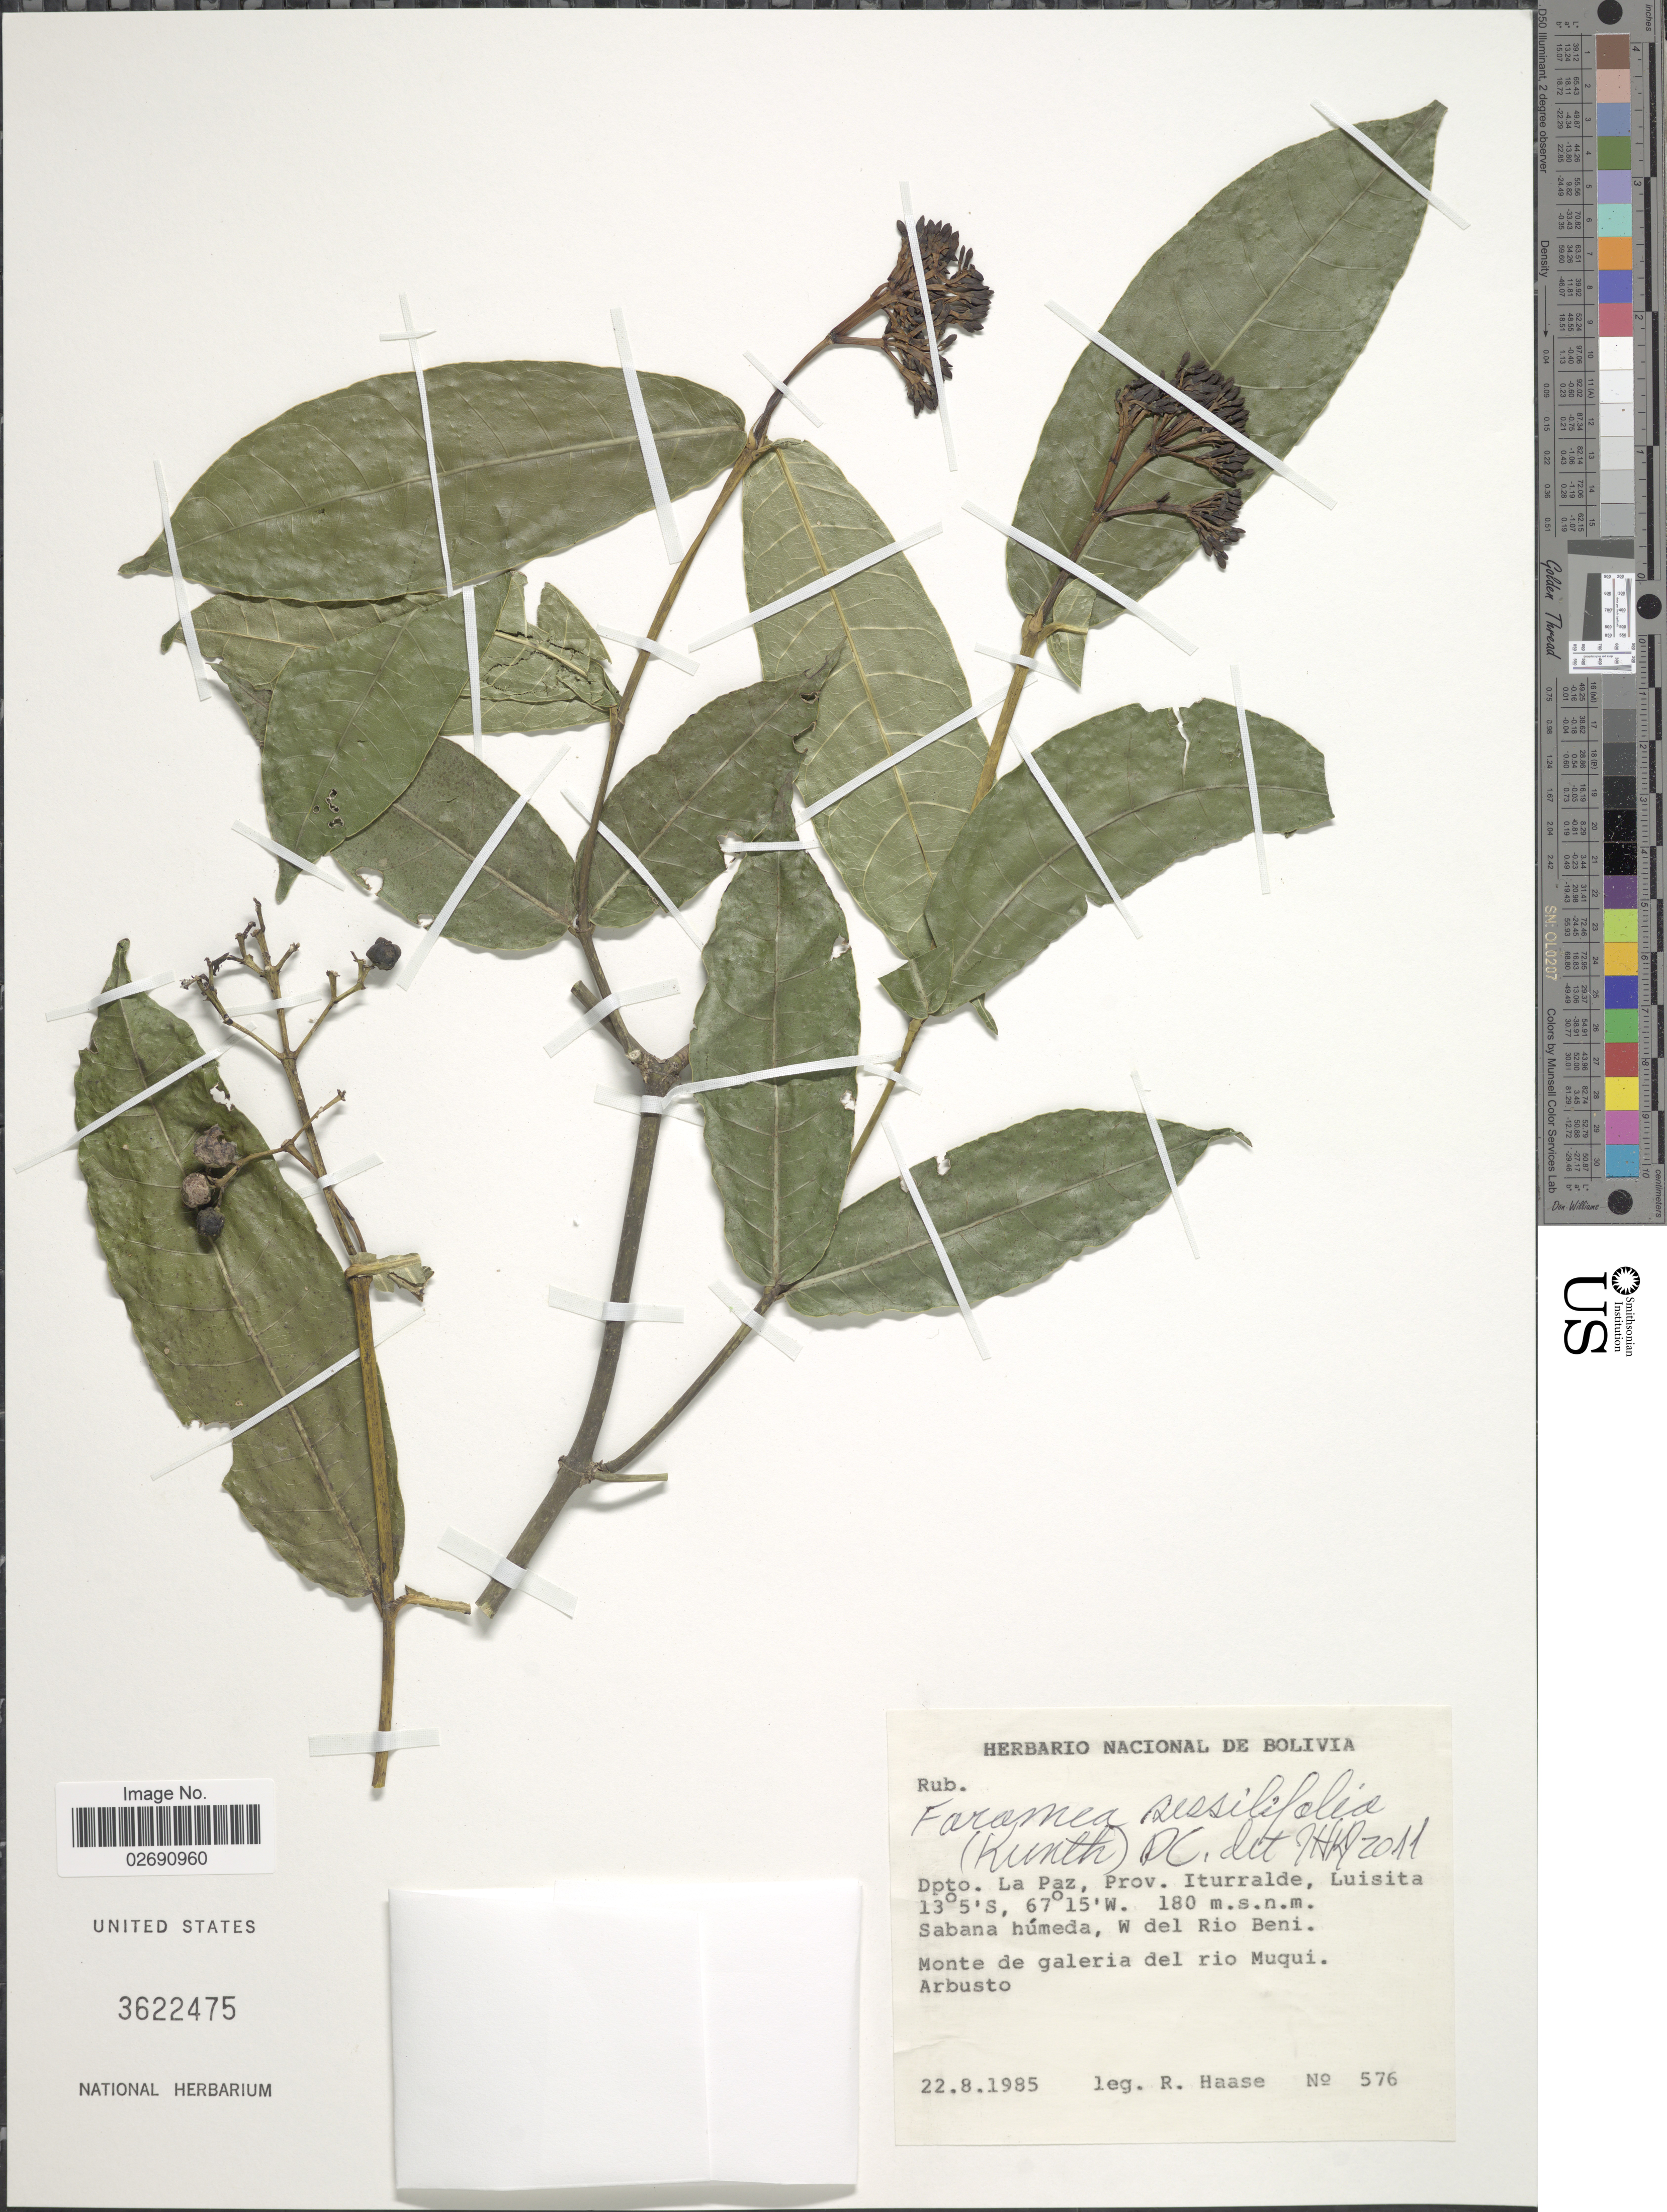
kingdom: Plantae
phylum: Tracheophyta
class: Magnoliopsida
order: Gentianales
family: Rubiaceae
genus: Faramea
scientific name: Faramea sessilifolia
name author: (Kunth) DC.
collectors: R. Haase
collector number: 576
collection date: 1985-08-22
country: Bolivia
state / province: La Paz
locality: Prov. Iturralde, Luisita. Sabana humeda, W del Rio Beni. Monte de galeria del rio Muqui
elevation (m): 180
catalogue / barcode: US 3622475